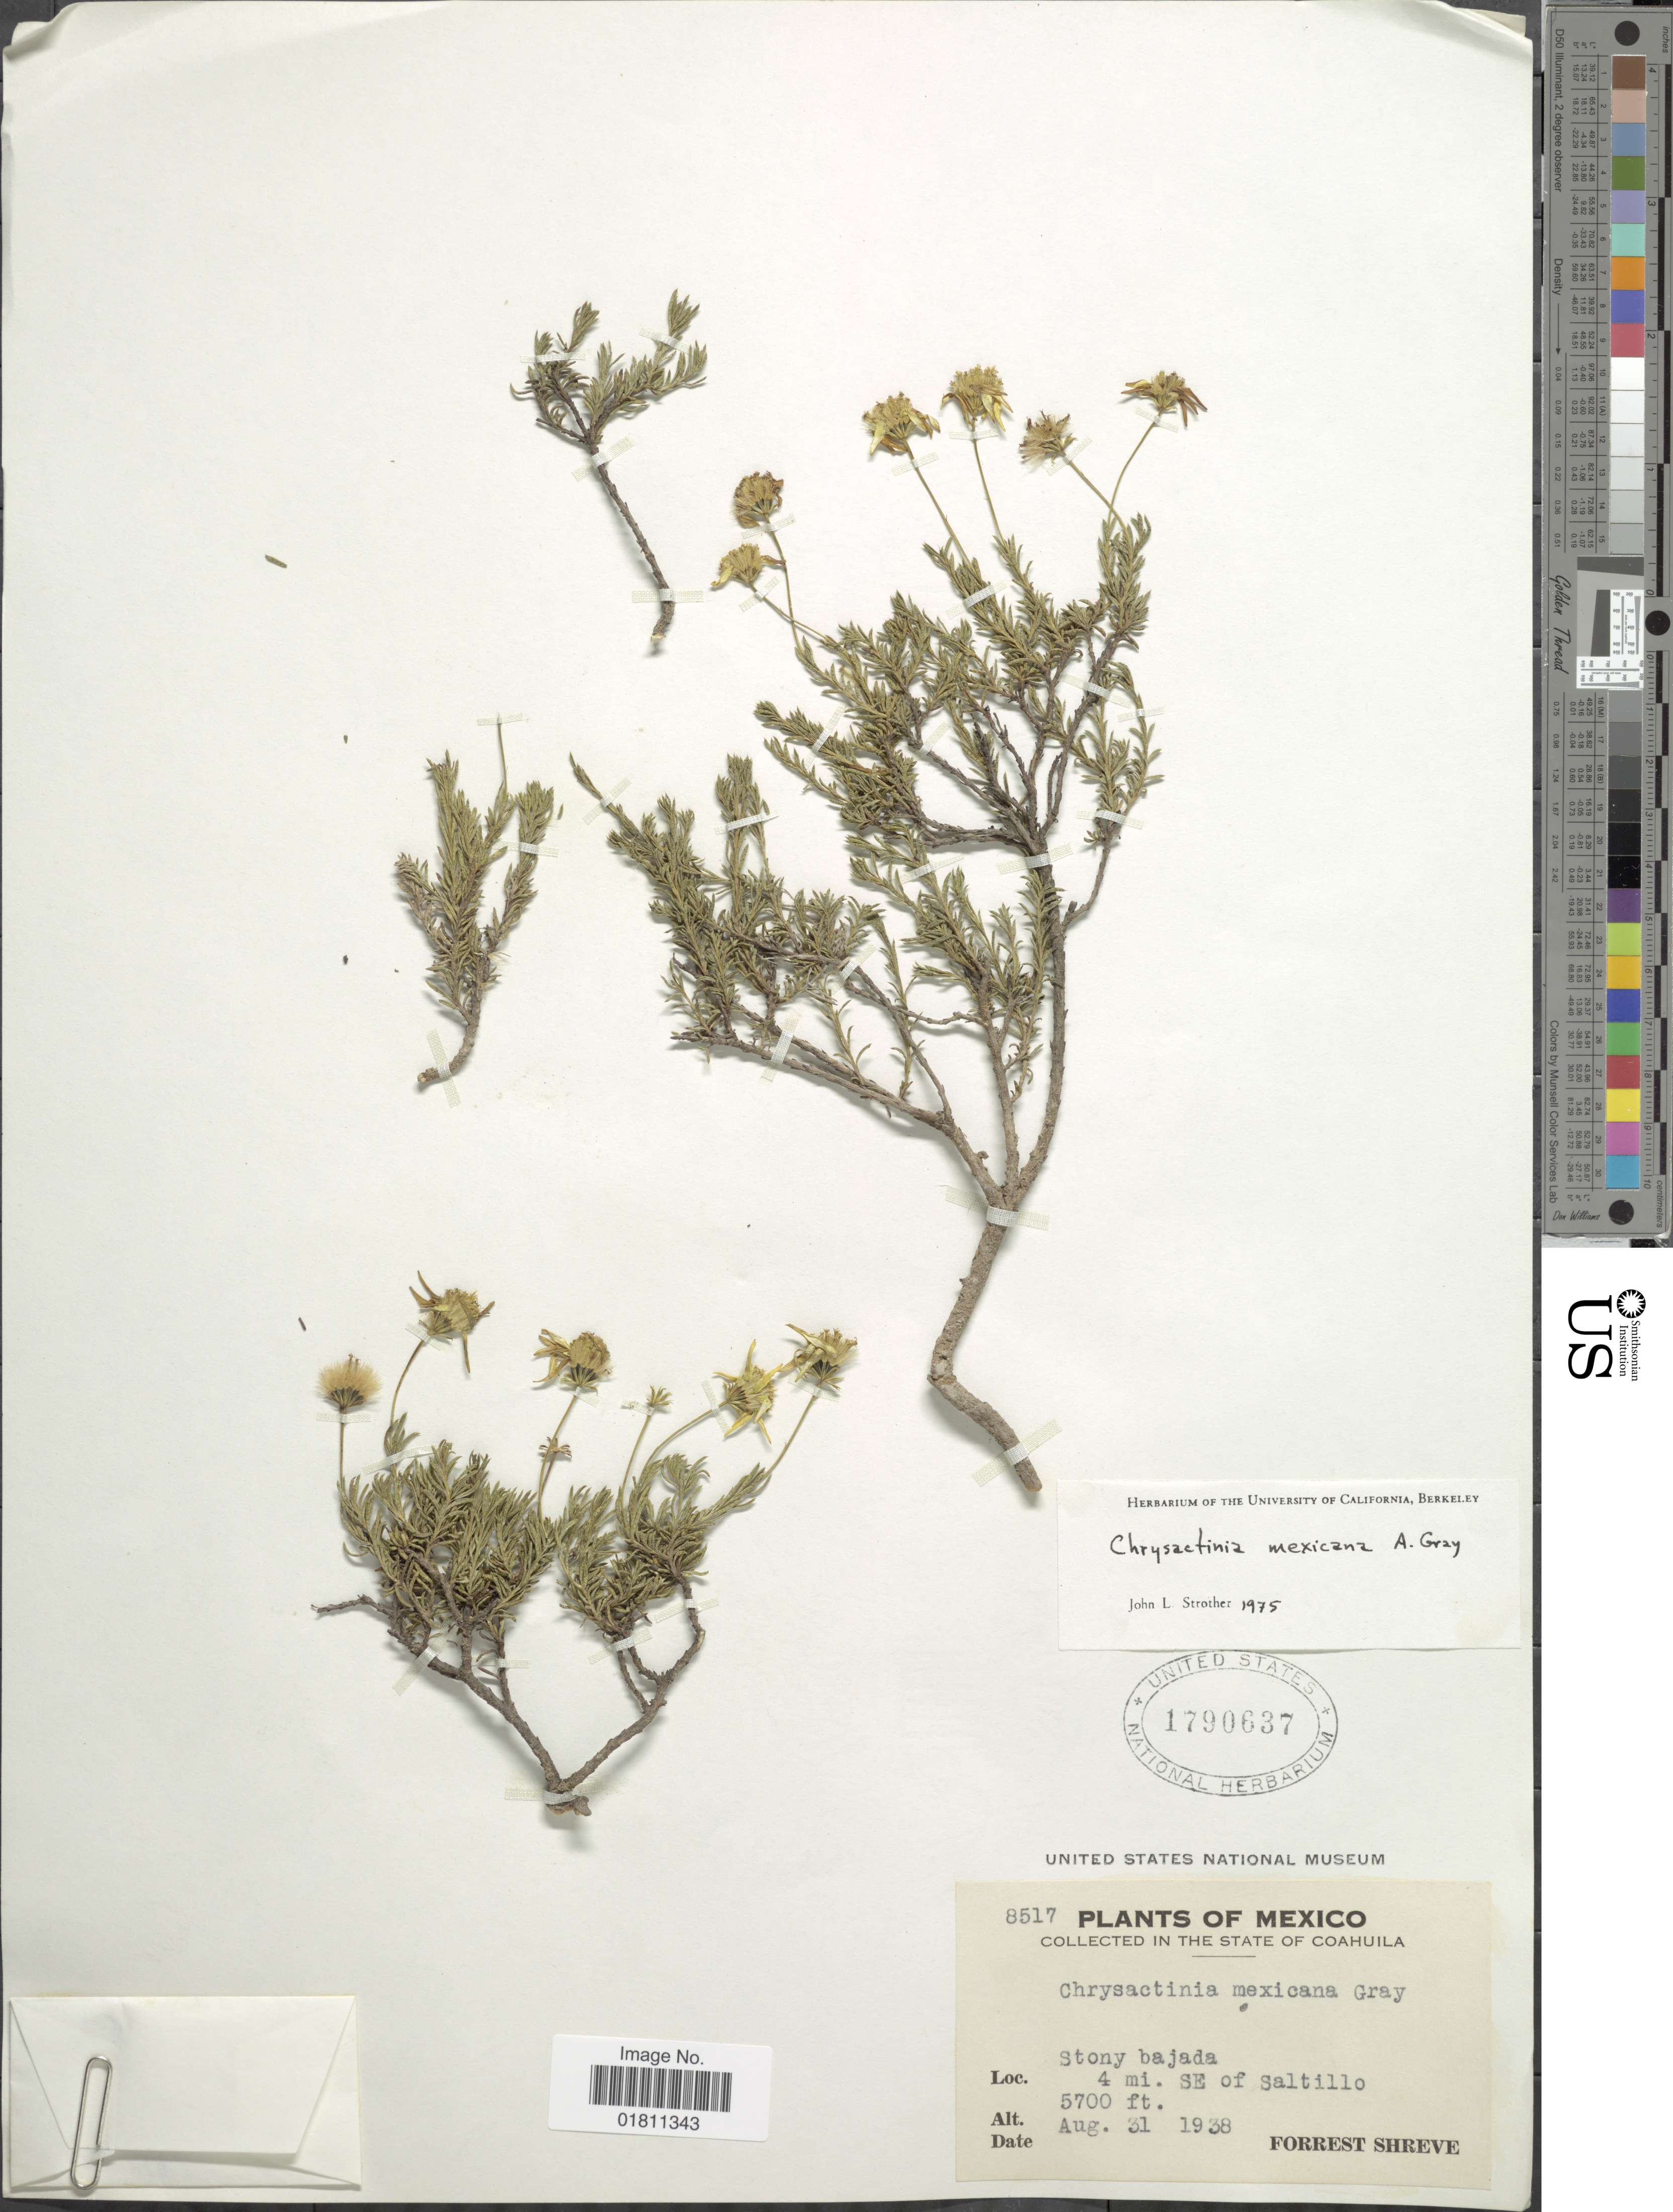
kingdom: Plantae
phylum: Tracheophyta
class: Magnoliopsida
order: Asterales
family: Asteraceae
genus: Chrysactinia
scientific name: Chrysactinia mexicana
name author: A. Gray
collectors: F. Shreve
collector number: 8517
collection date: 1938-08-31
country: Mexico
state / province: Coahuila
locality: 4 mi. SE of Saltillo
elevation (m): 1737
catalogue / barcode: US 1790637